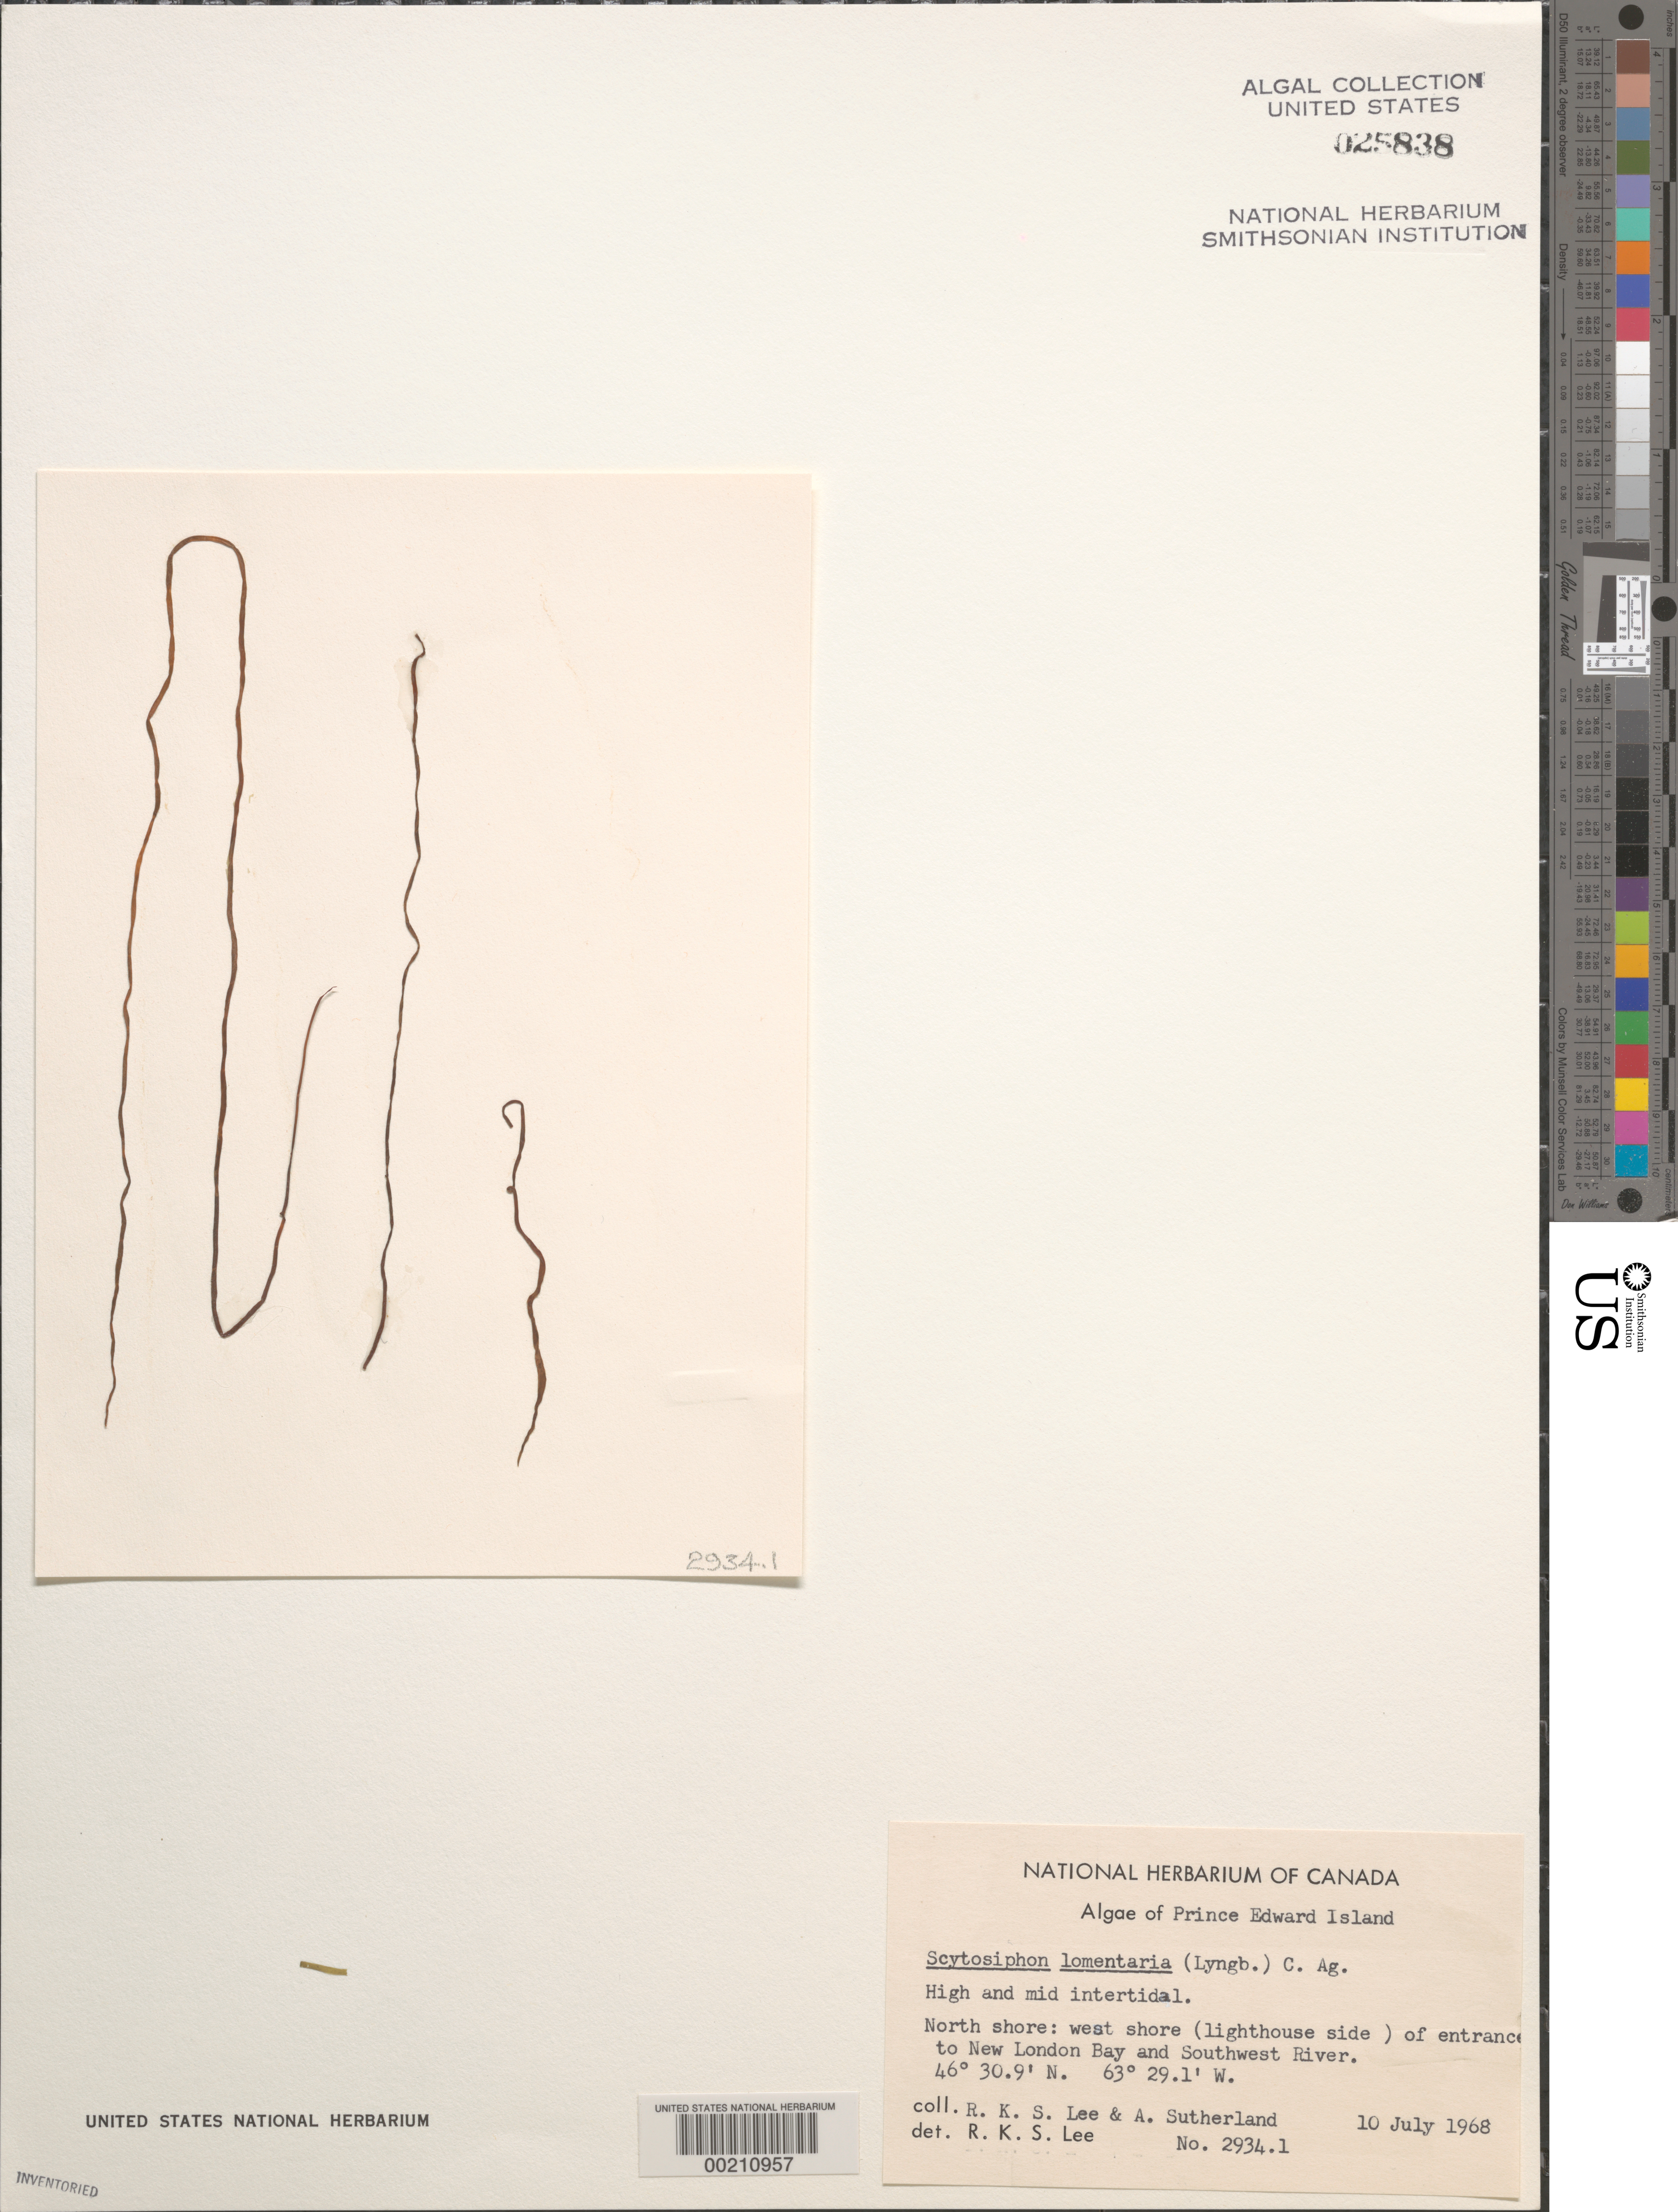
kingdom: Chromista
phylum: Ochrophyta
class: Phaeophyceae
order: Scytosiphonales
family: Scytosiphonaceae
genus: Scytosiphon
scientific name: Scytosiphon lomentaria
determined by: Lee, R. K. S.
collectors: R. Lee & A. Sutherland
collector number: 2934.1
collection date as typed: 10 Jul 1968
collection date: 1968-07-10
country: Canada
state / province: Prince Edward Island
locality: New london bay entrance and southwest river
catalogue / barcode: US 25838